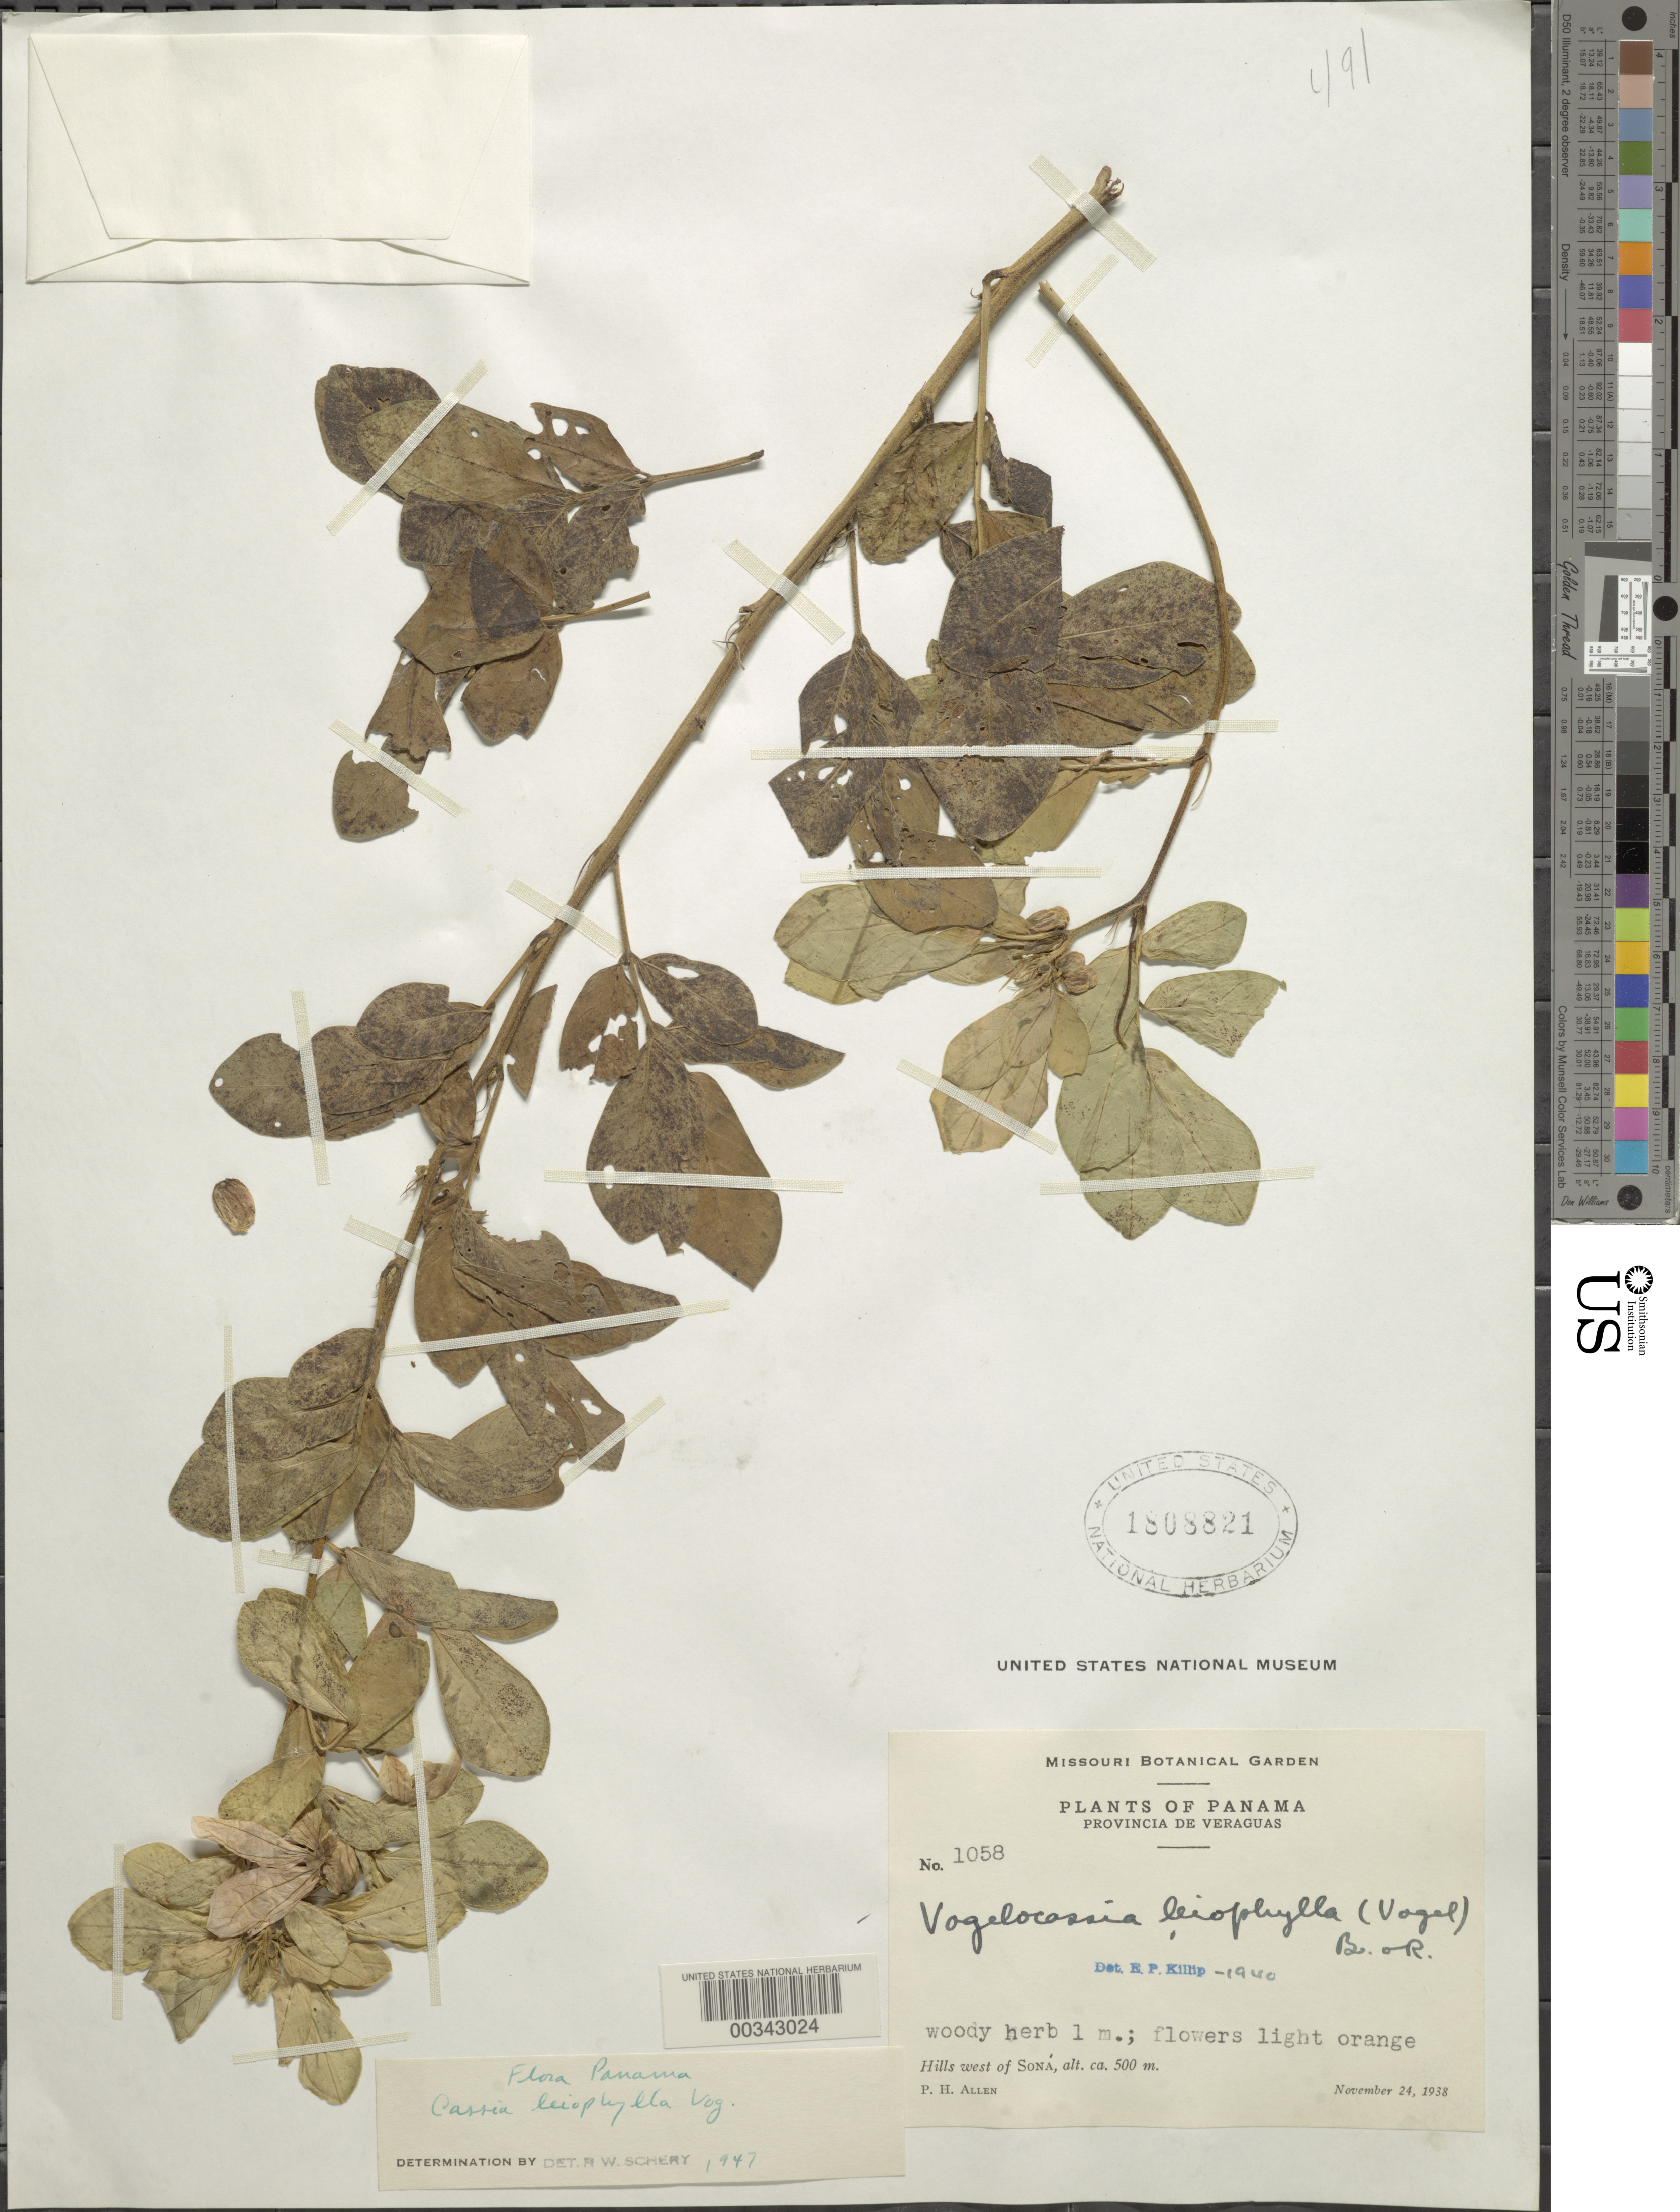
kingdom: Plantae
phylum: Tracheophyta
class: Magnoliopsida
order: Fabales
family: Fabaceae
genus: Senna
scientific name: Senna leiophylla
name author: (Vogel) H.S. Irwin & Barneby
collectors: P. H. Allen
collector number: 1058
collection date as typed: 24 Nov 1938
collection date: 1938-11-24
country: Panama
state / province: Veraguas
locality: W of Sona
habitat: Hills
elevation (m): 500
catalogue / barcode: US 1808821